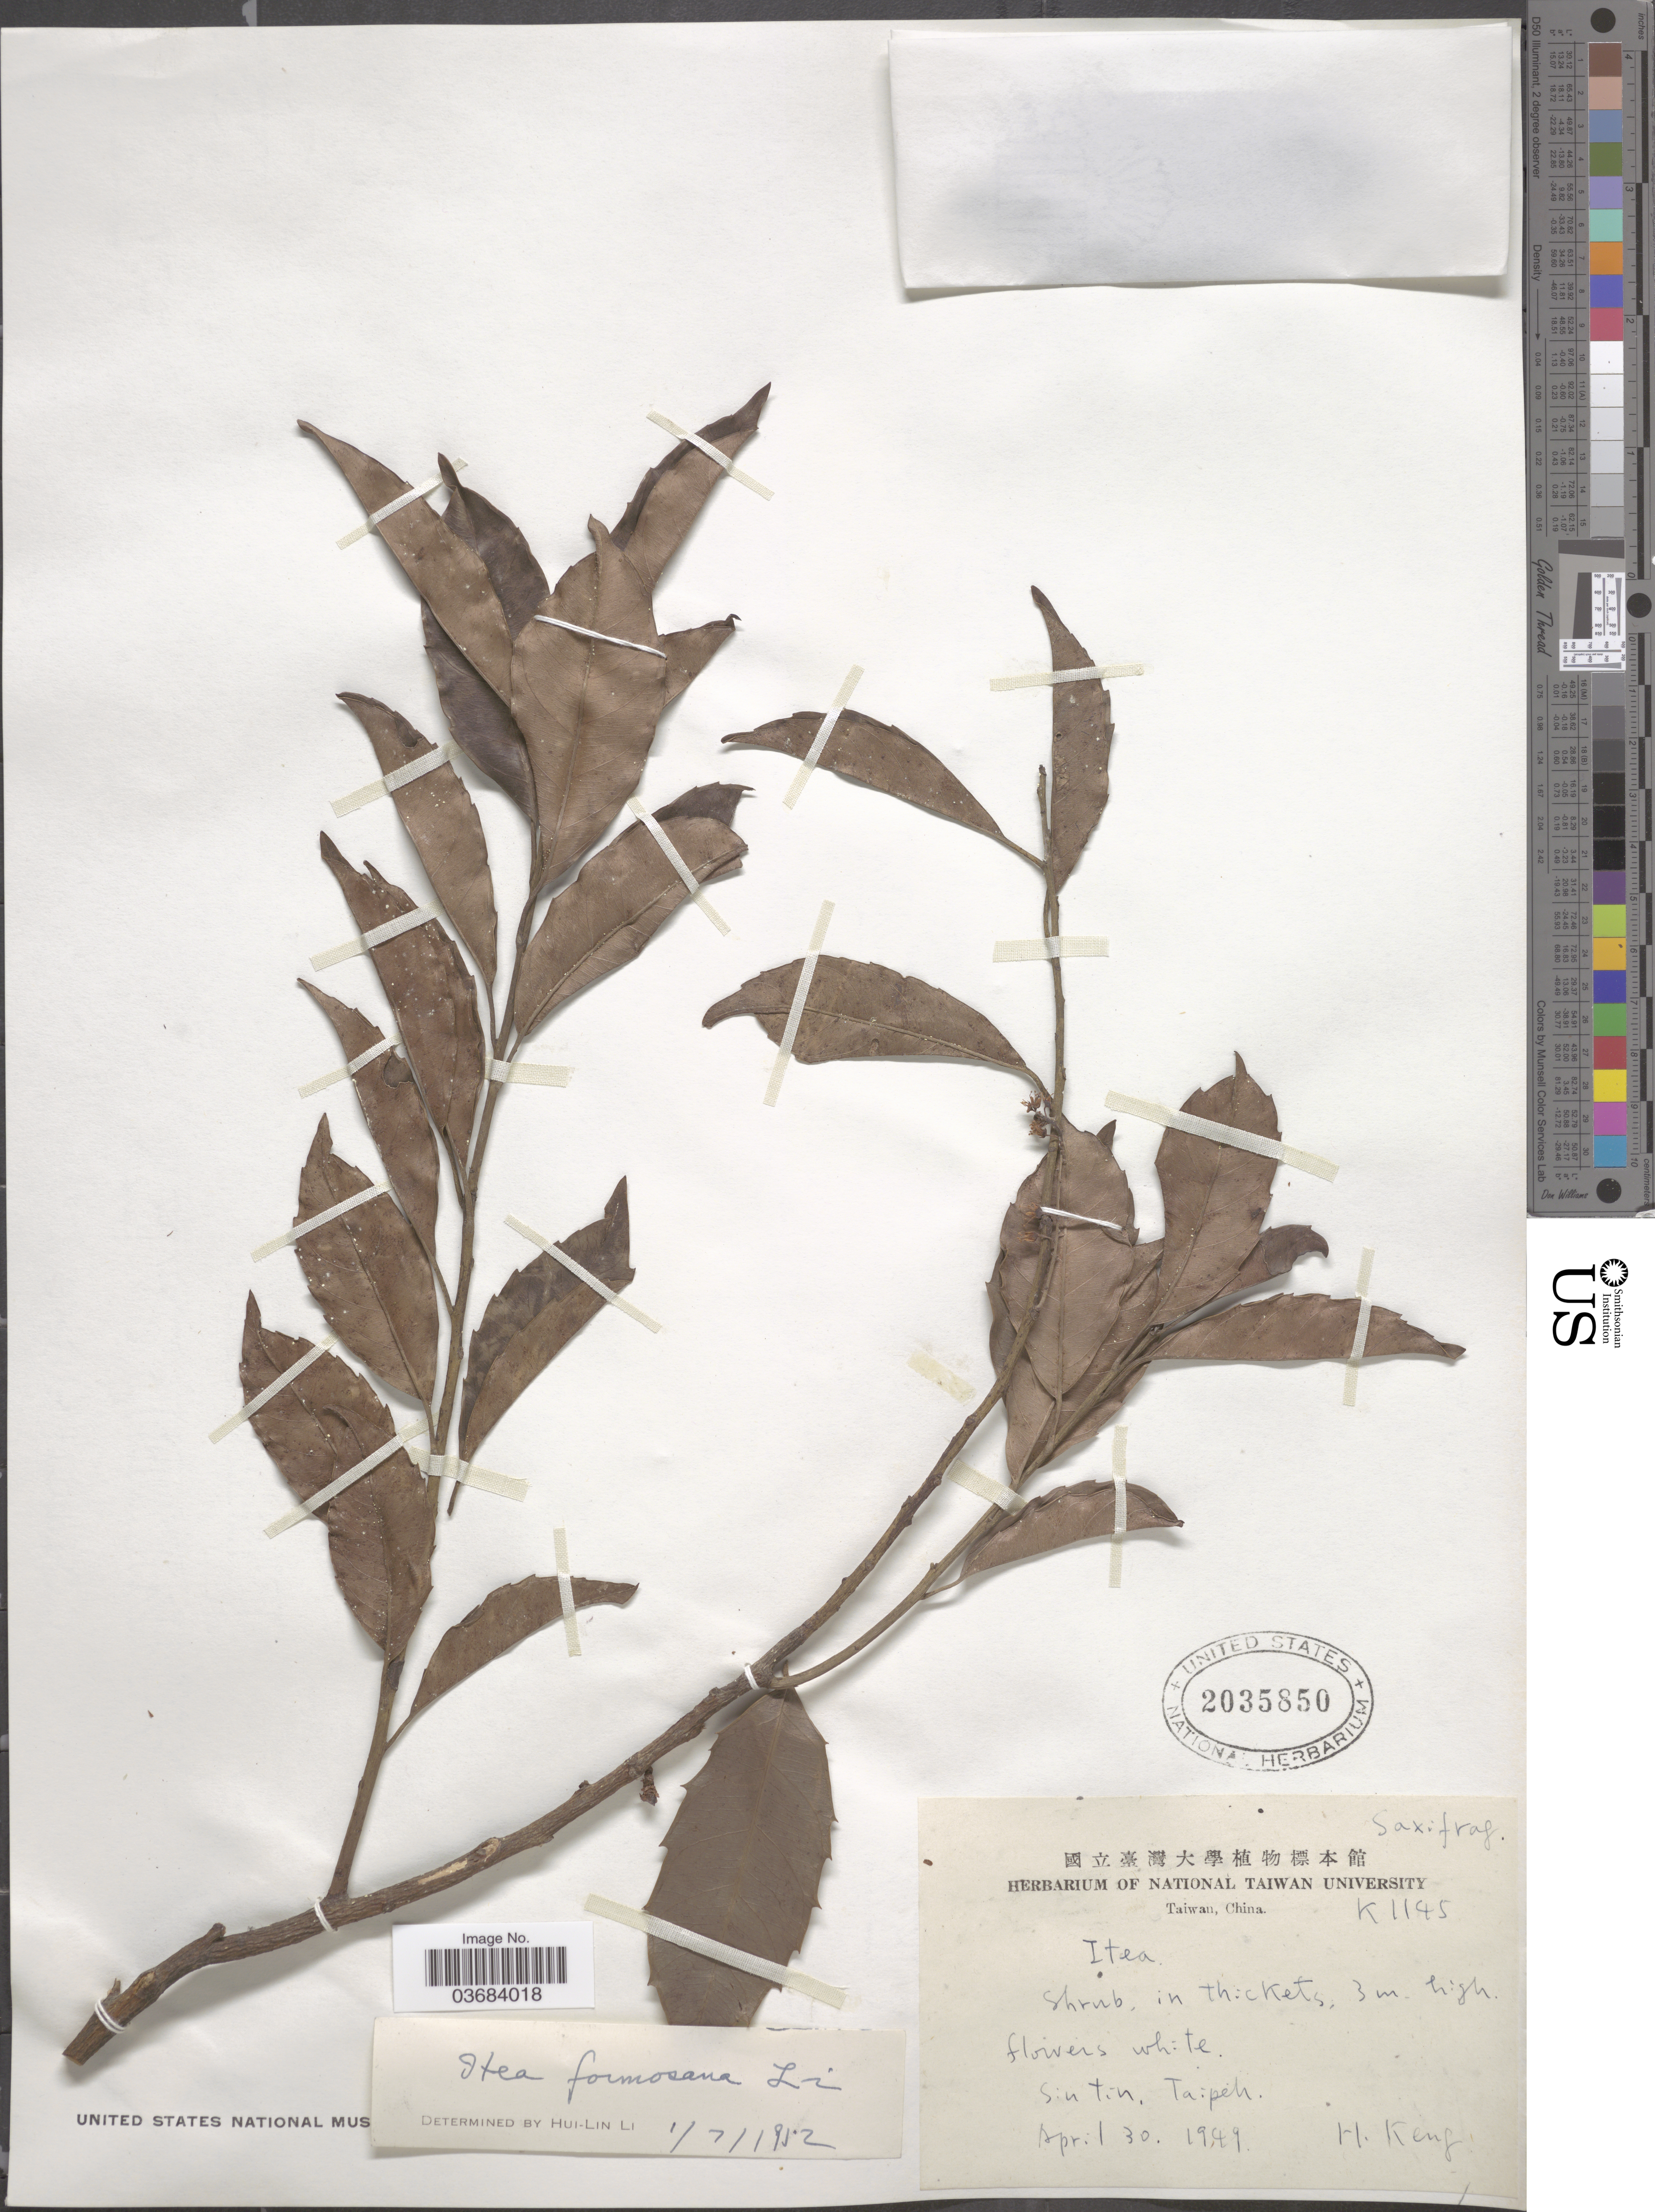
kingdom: Plantae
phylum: Tracheophyta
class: Magnoliopsida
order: Saxifragales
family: Iteaceae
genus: Itea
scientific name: Itea formosana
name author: H.L. Li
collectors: H. Keng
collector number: K1145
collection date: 1949-04-30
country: Taiwan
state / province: Taipei City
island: Taiwan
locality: Sintin, Taipeh.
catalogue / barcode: US 2035850